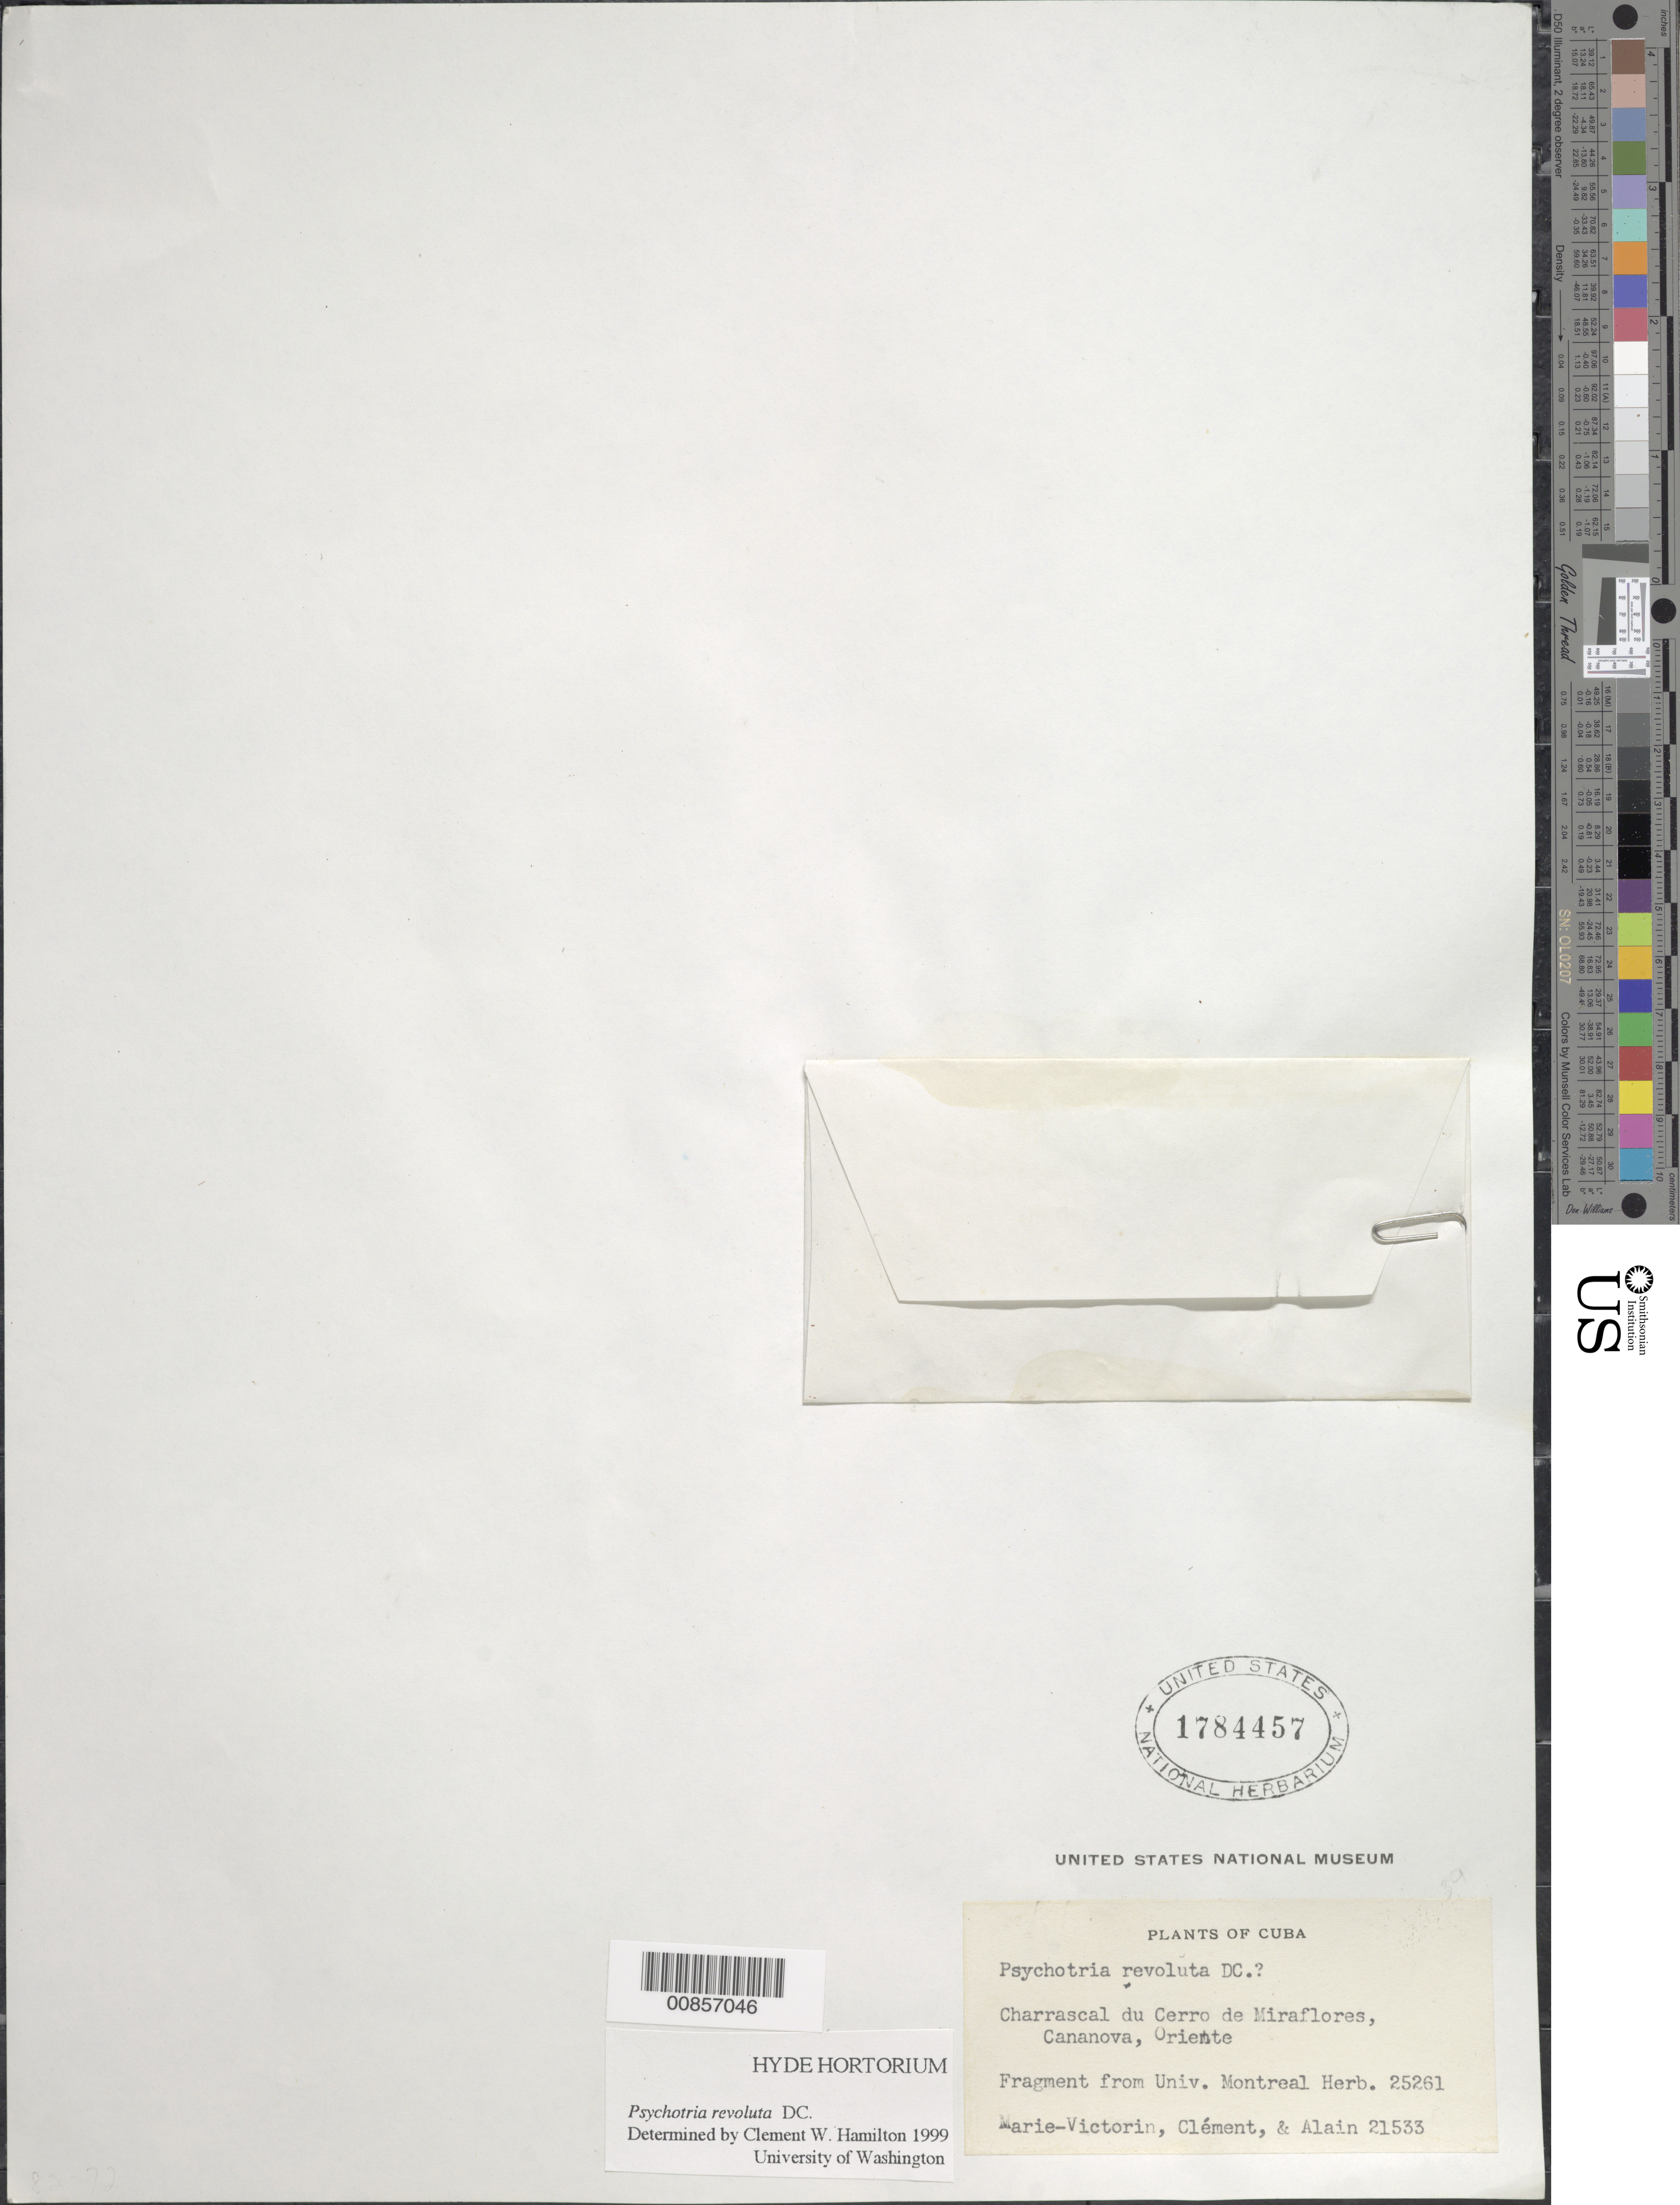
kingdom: Plantae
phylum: Tracheophyta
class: Magnoliopsida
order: Gentianales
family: Rubiaceae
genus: Psychotria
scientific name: Psychotria revoluta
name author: DC.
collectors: Fr. Marie-Victorin, Bro. Clemente & A. H. Liogier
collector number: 21533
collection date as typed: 16 Apr 1943 to 23 Apr 1943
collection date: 1943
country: Cuba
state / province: Oriente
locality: Charrascal du Cerro de Miraflores, Cananova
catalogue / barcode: US 1784457